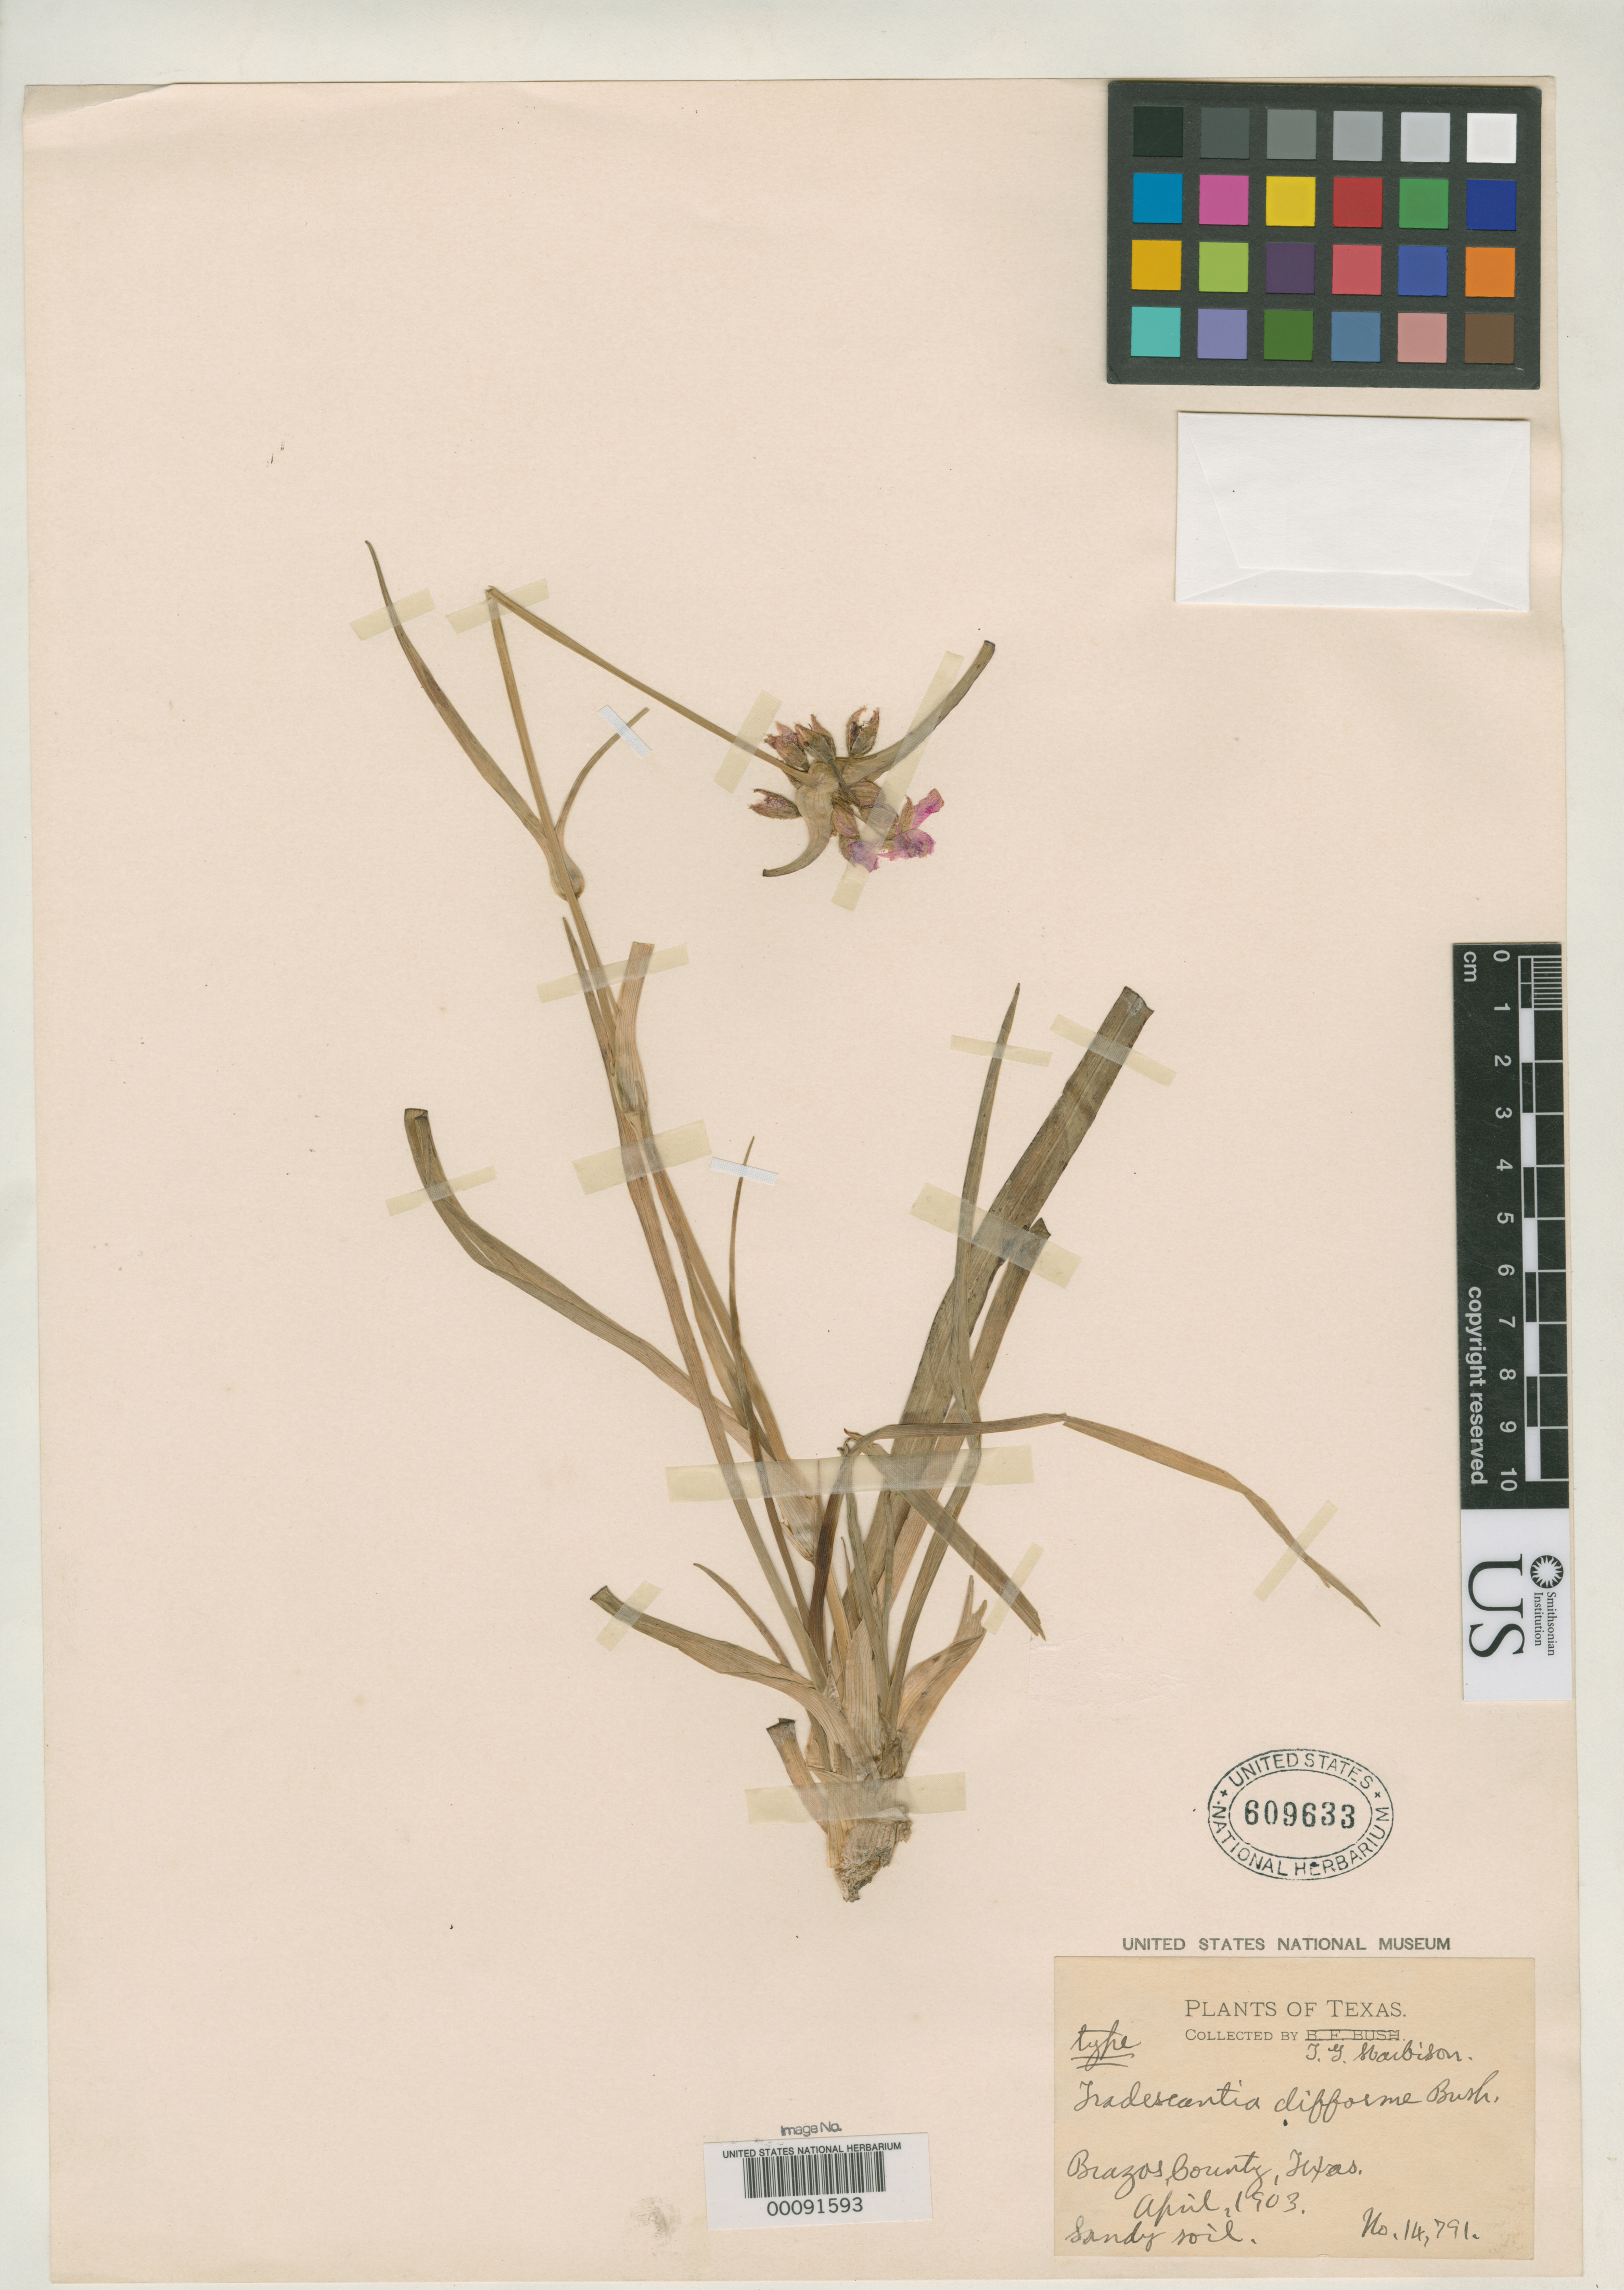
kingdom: Plantae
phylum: Tracheophyta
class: Liliopsida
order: Commelinales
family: Commelinaceae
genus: Tradescantia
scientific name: Tradescantia difforme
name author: Bush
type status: Isotype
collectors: T. Harbison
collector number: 14791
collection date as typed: Apr 1903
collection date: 1903-04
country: United States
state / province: Texas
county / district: Brazos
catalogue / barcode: US 609633